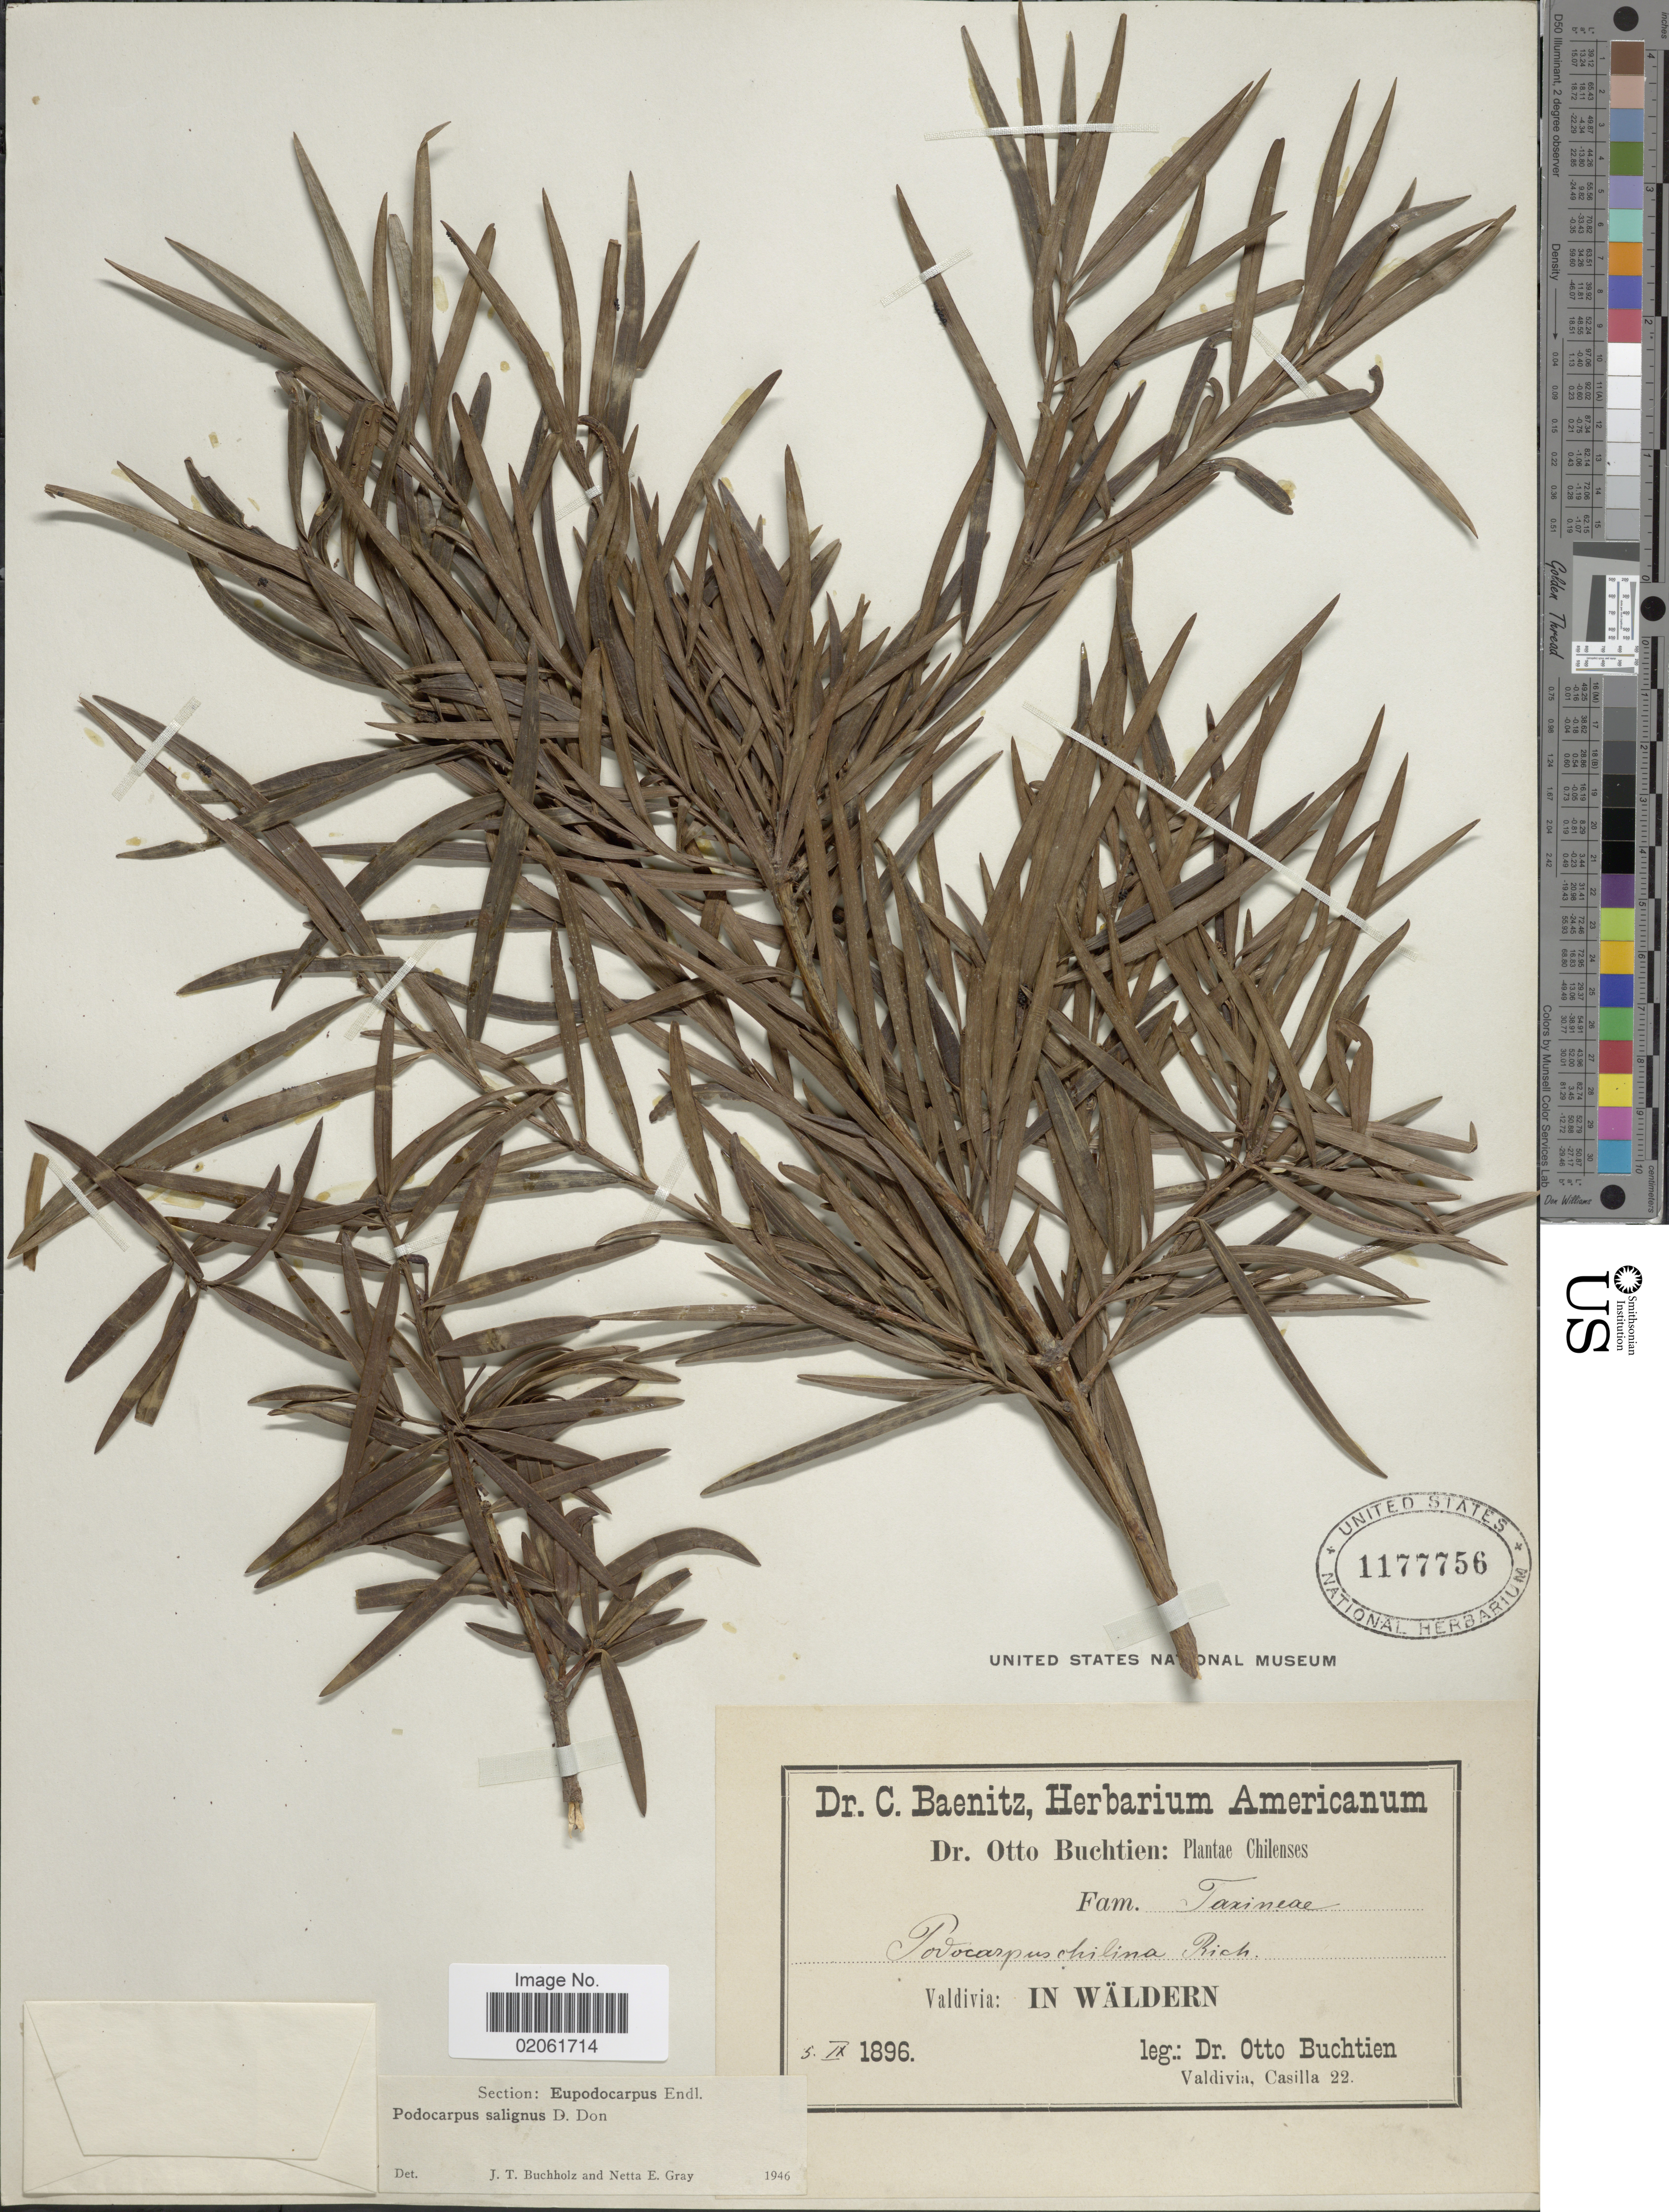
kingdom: Plantae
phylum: Tracheophyta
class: Pinopsida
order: Pinales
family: Podocarpaceae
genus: Podocarpus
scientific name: Podocarpus salignus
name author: D. Don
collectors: O. Buchtien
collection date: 1896-09-05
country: Chile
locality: Valdivia: In Waldern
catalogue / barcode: US 1177756